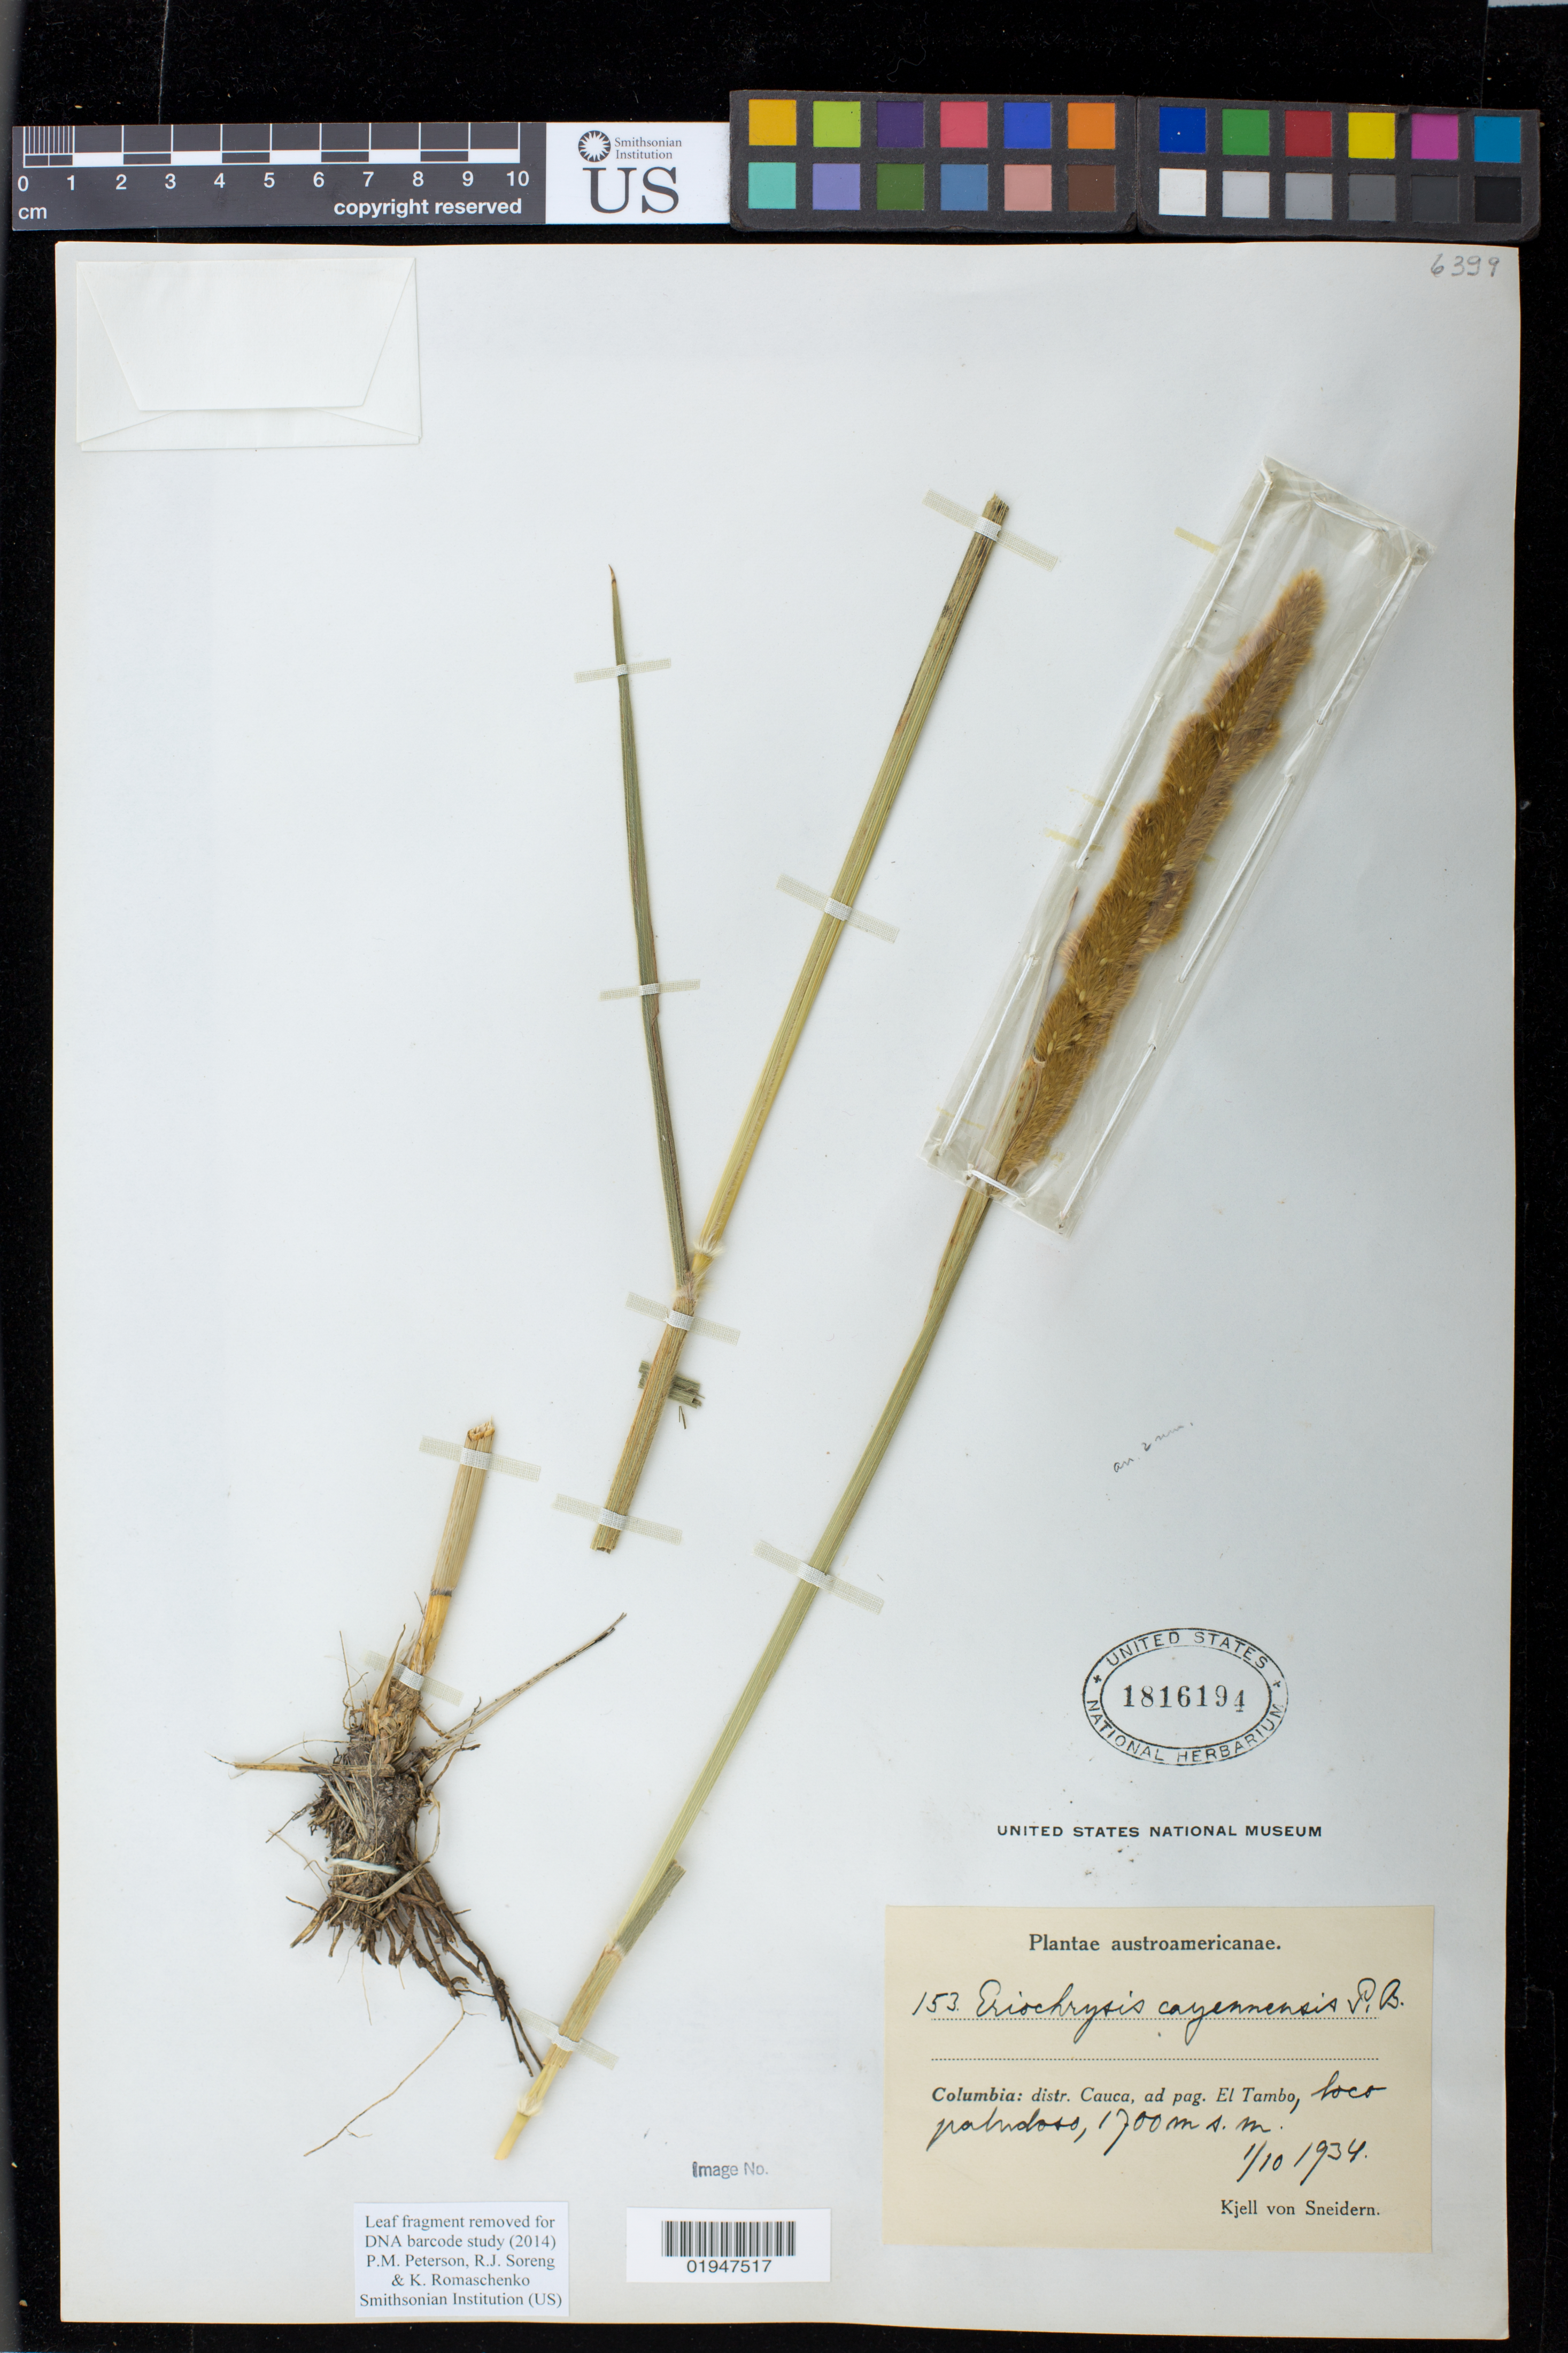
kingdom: Plantae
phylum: Tracheophyta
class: Liliopsida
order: Poales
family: Poaceae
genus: Eriochrysis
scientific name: Eriochrysis cayennensis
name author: P. Beauv.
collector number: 153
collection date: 1934-10-01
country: Colombia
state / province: Cauca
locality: distr. Cauca, ad pag. El Tambo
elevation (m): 1700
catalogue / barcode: US 1816194